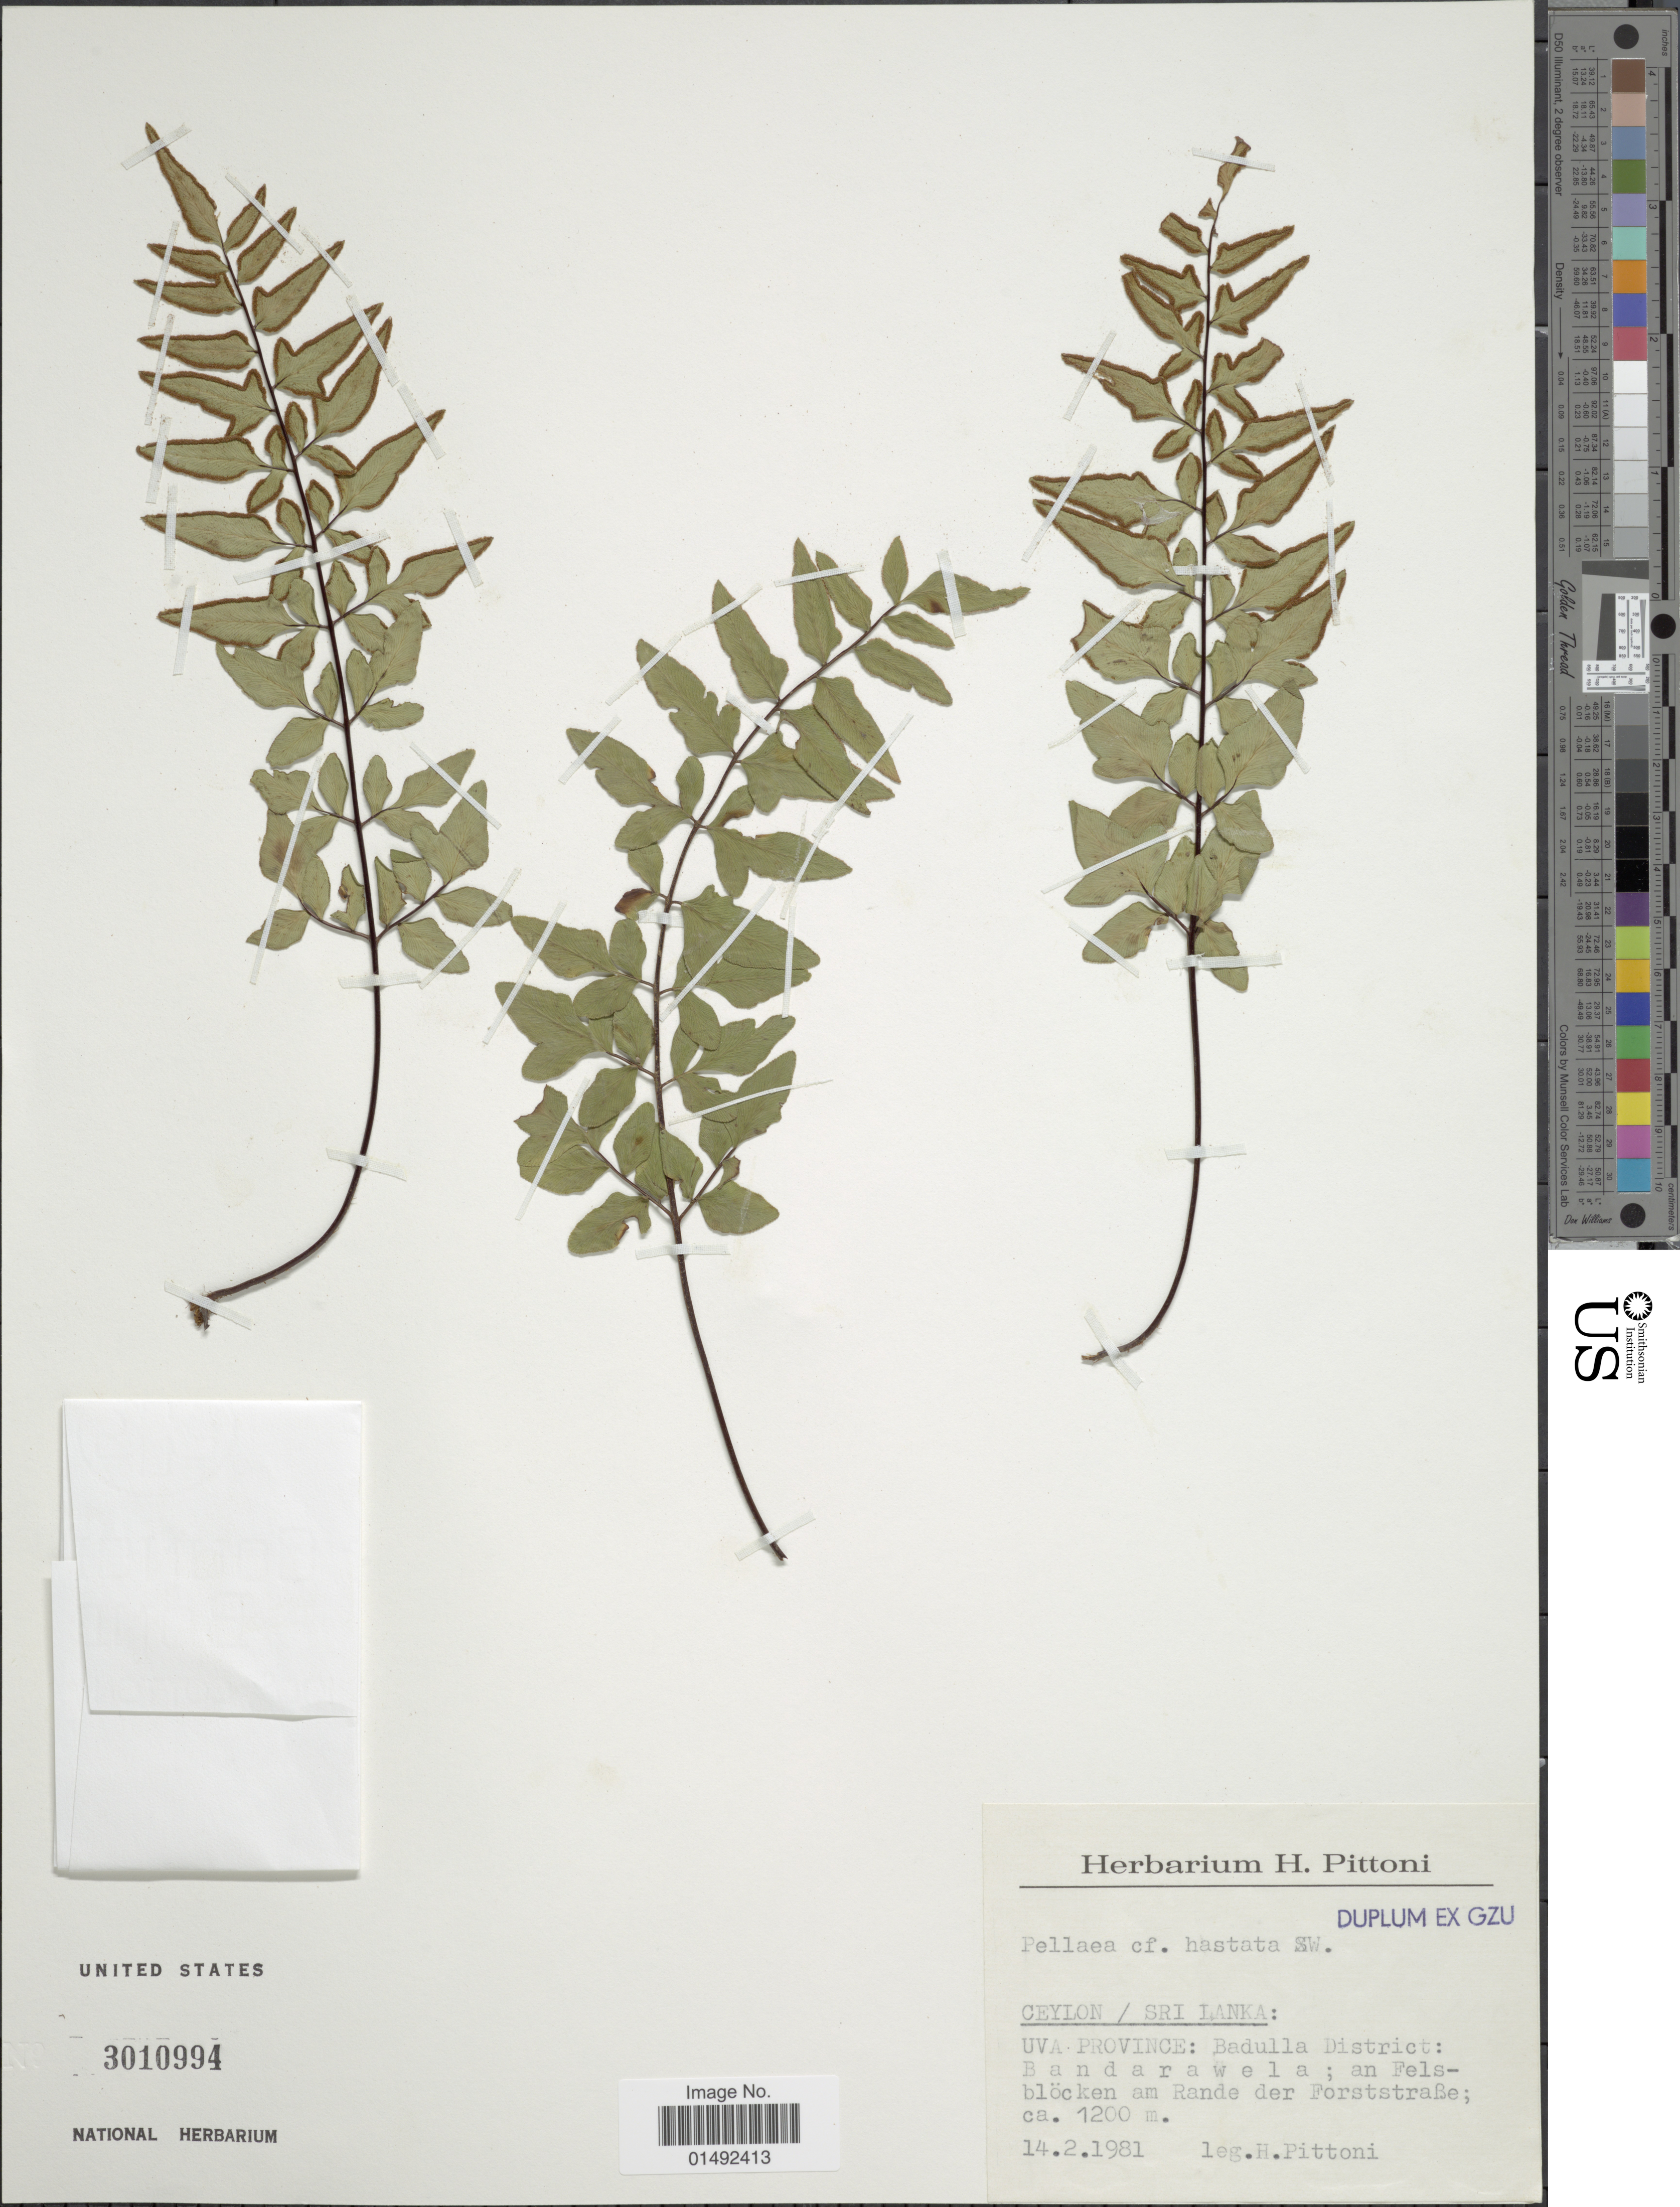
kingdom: Plantae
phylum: Tracheophyta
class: Polypodiopsida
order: Polypodiales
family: Pteridaceae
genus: Pellaea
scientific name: Pellaea viridis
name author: (Forssk.) Prantl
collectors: H. Pittoni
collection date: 1981-02-14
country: Sri Lanka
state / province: Uva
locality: Ceylon, Badulla District: bandarawela; an Felsblöcken am Rande der Forststraße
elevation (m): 120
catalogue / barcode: US 3010994